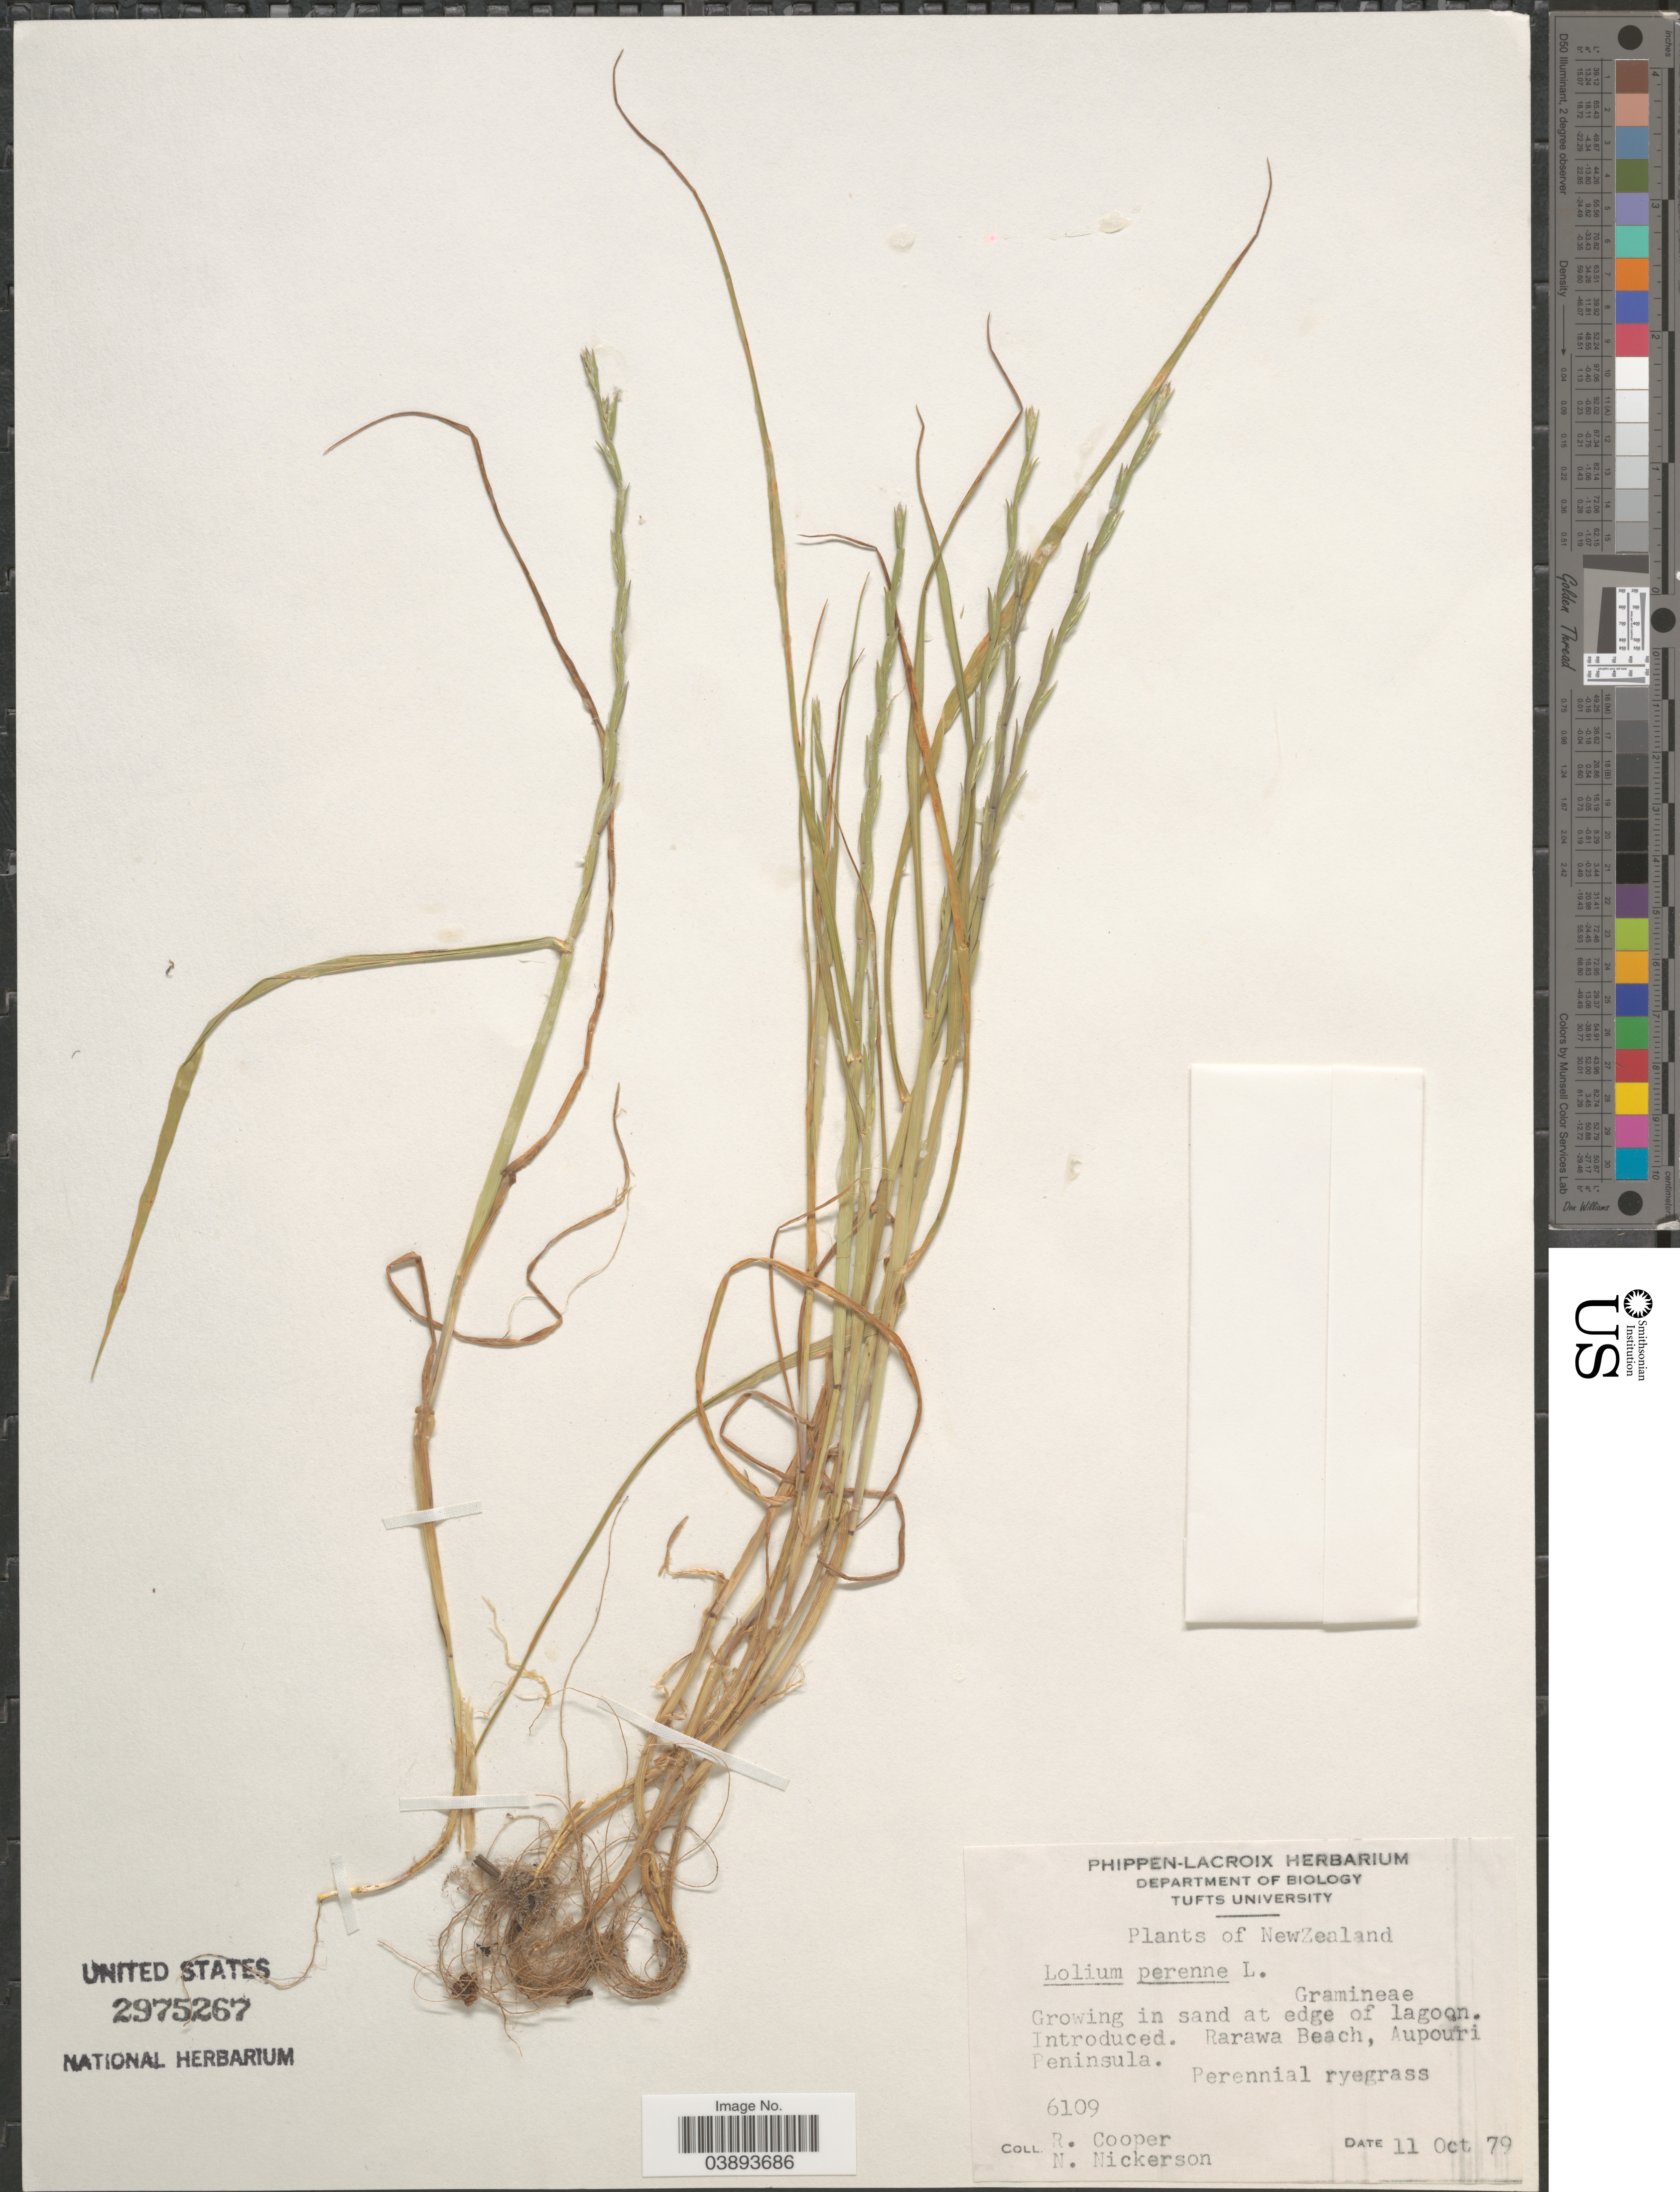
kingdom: Plantae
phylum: Tracheophyta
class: Liliopsida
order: Poales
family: Poaceae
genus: Lolium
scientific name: Lolium perenne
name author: L.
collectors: R. Cooper & N. Nickerson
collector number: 6109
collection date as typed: Transcribed d/m/y: 11/10/79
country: New Zealand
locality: Rarawa Beach, Aupouri Peninsula.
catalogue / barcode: US 2975267